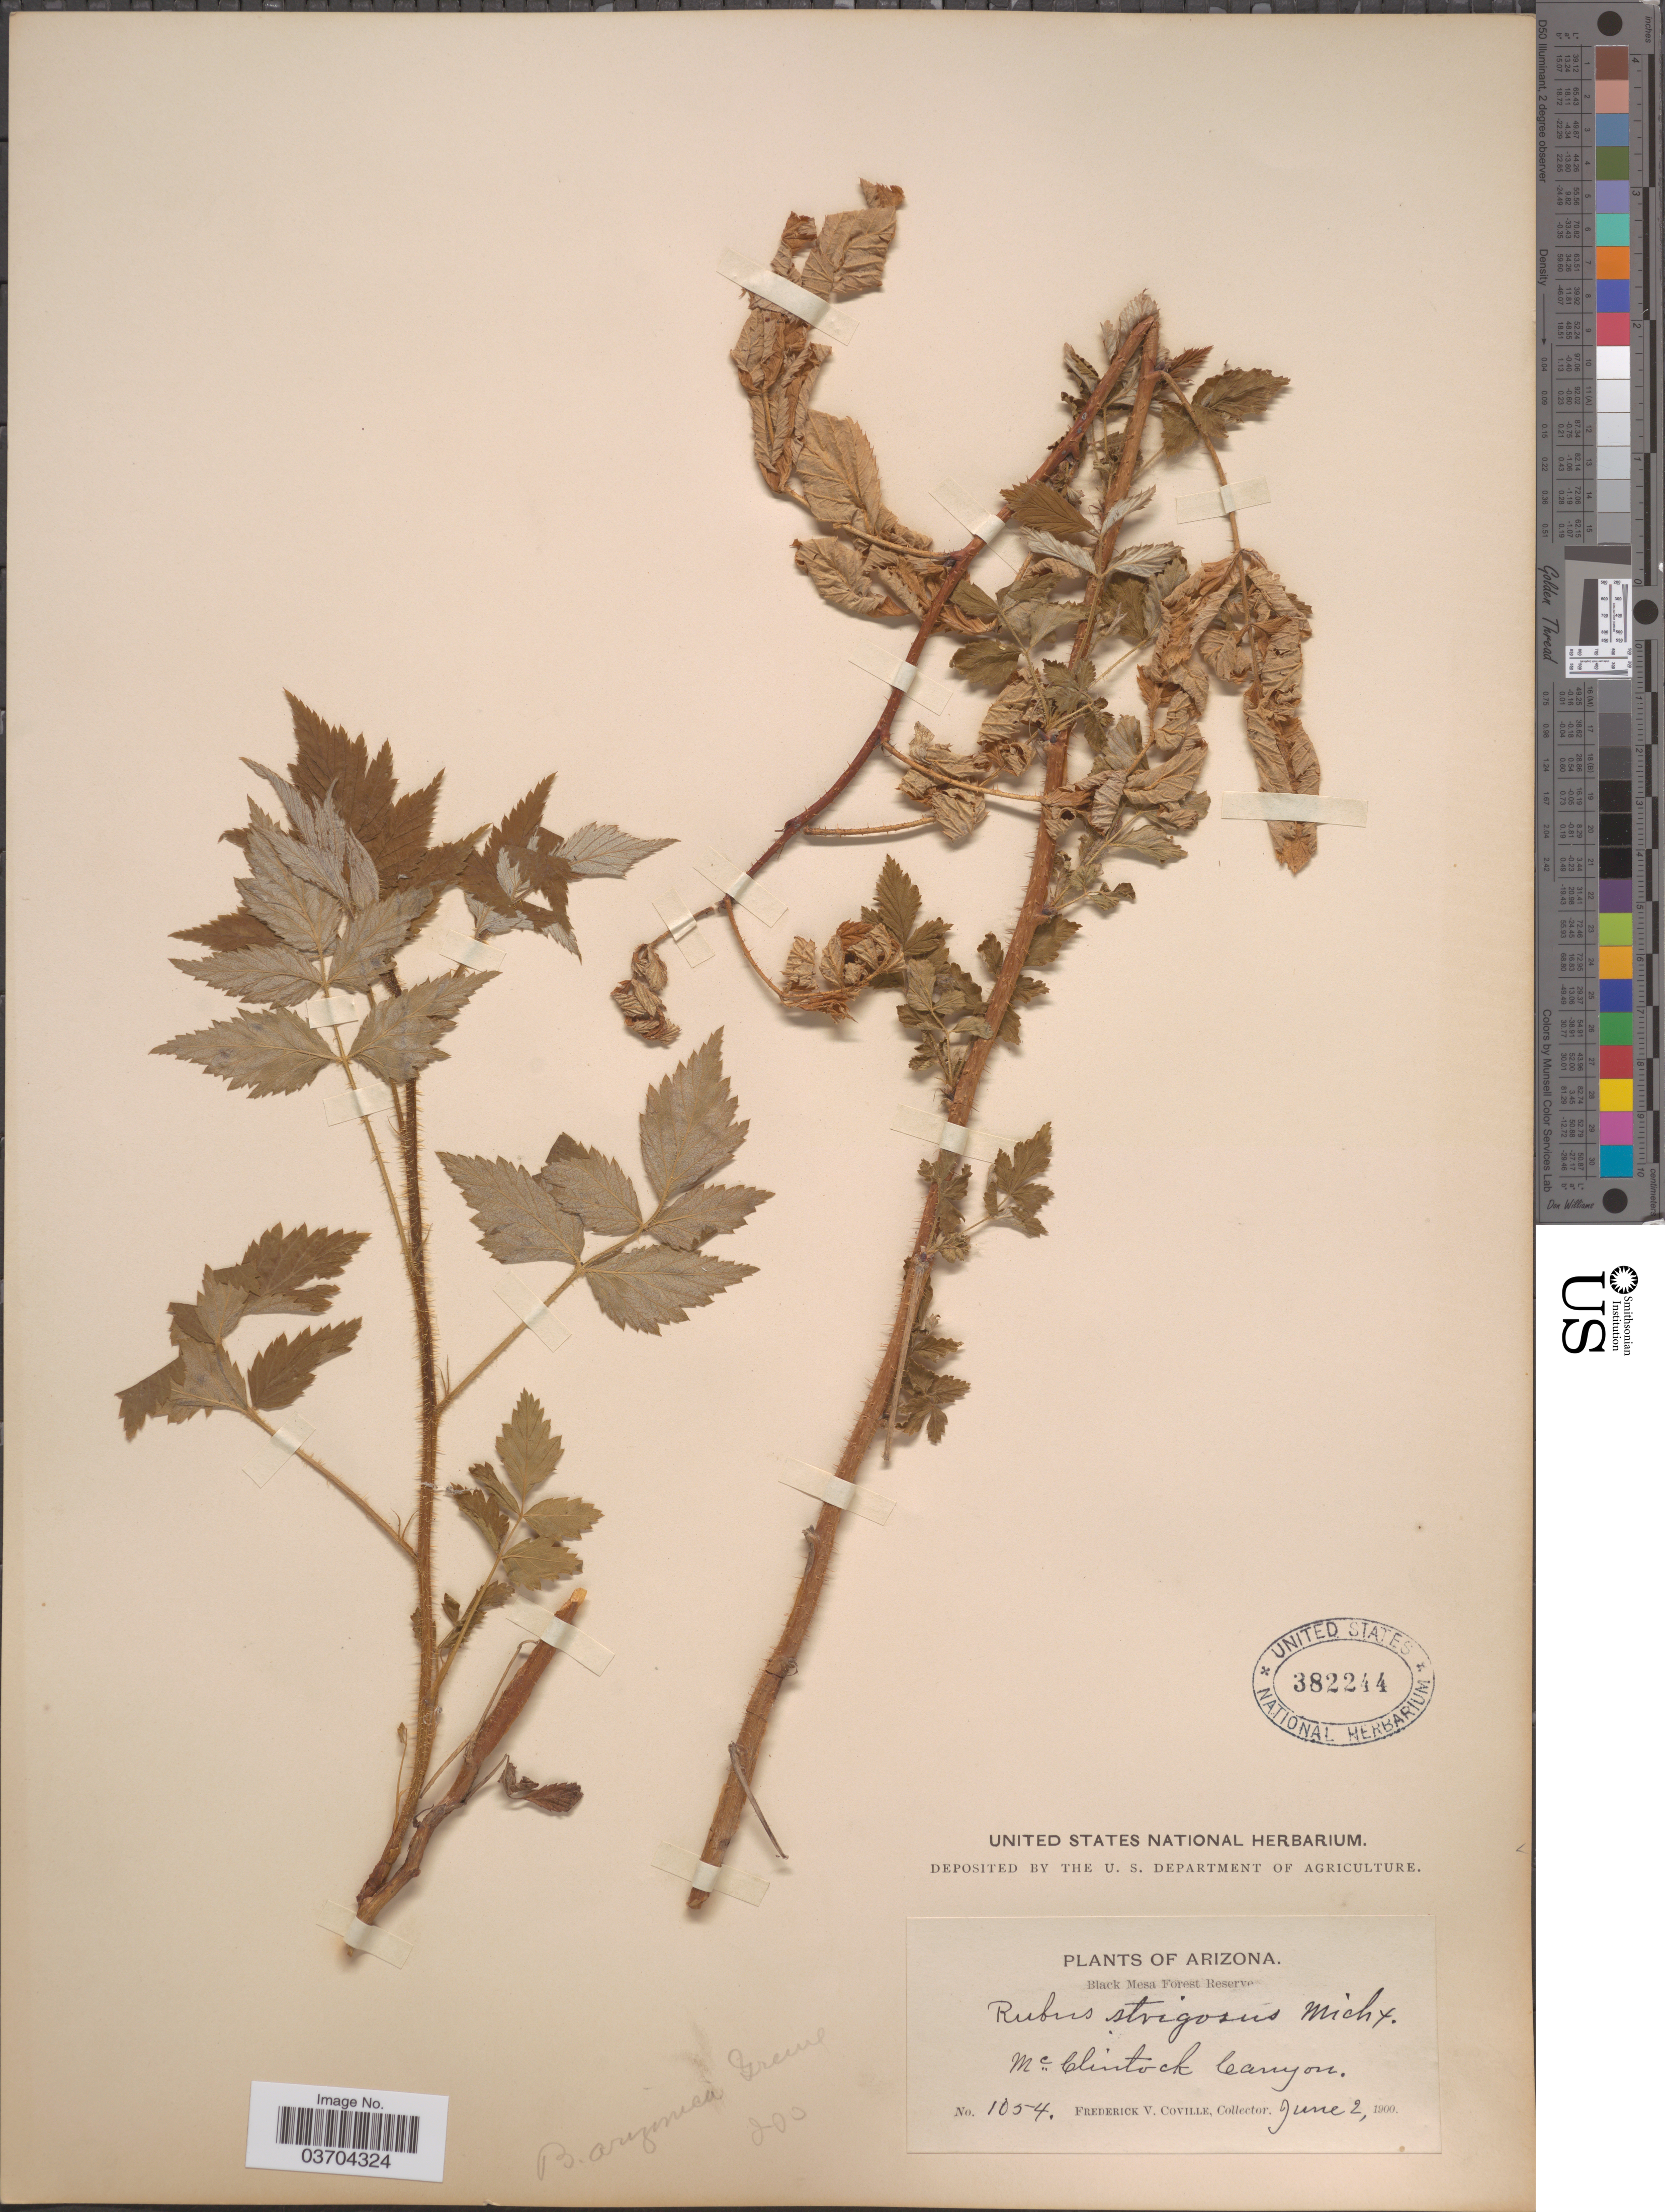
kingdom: Plantae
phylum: Tracheophyta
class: Magnoliopsida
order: Rosales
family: Rosaceae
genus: Rubus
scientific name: Rubus arizonicus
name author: (Greene) Rydb.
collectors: F. V. Coville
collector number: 1054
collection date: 1900-06-02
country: United States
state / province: Arizona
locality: Black Mesa Forest Reserve. McClintock Canyon.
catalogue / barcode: US 382244